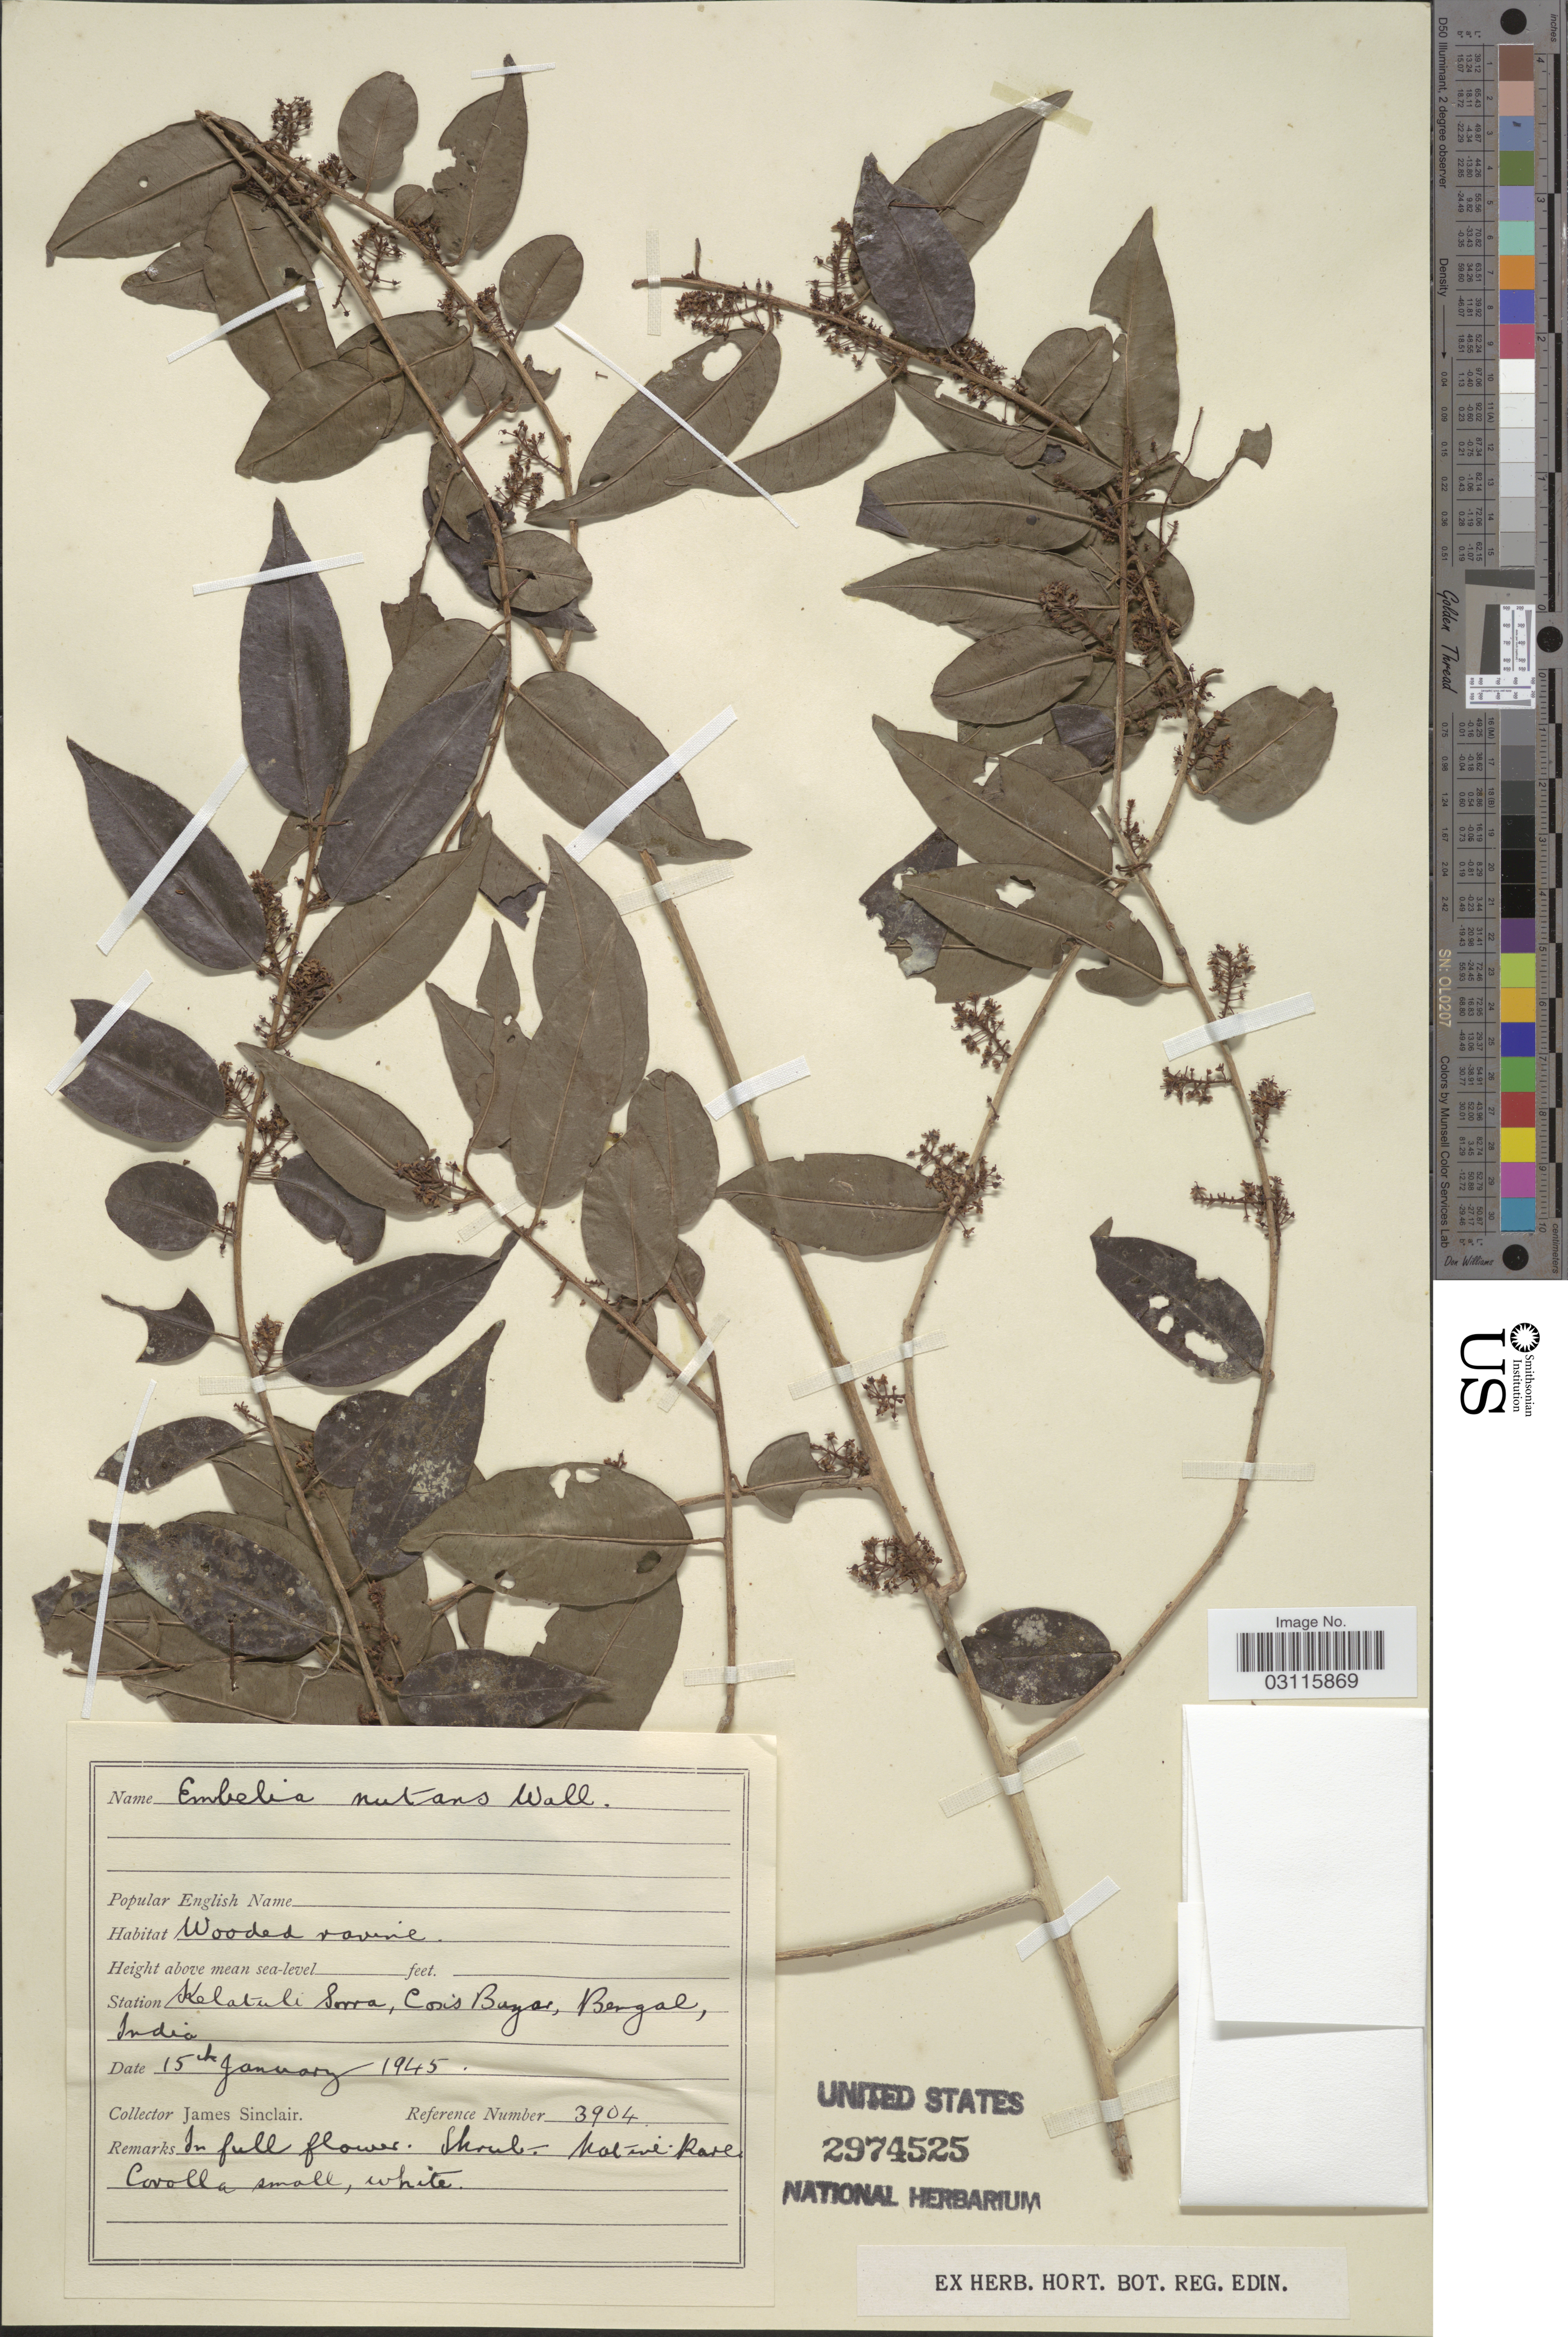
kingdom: Plantae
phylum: Tracheophyta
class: Magnoliopsida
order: Ericales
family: Primulaceae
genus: Embelia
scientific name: Embelia nutans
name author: Wall. in Roxb.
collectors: J. Sinclair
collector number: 3904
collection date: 1945-01-15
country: Bangladesh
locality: Station Kelatuli Sorra, Cox's Bazar, Bengal.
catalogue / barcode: US 2974525